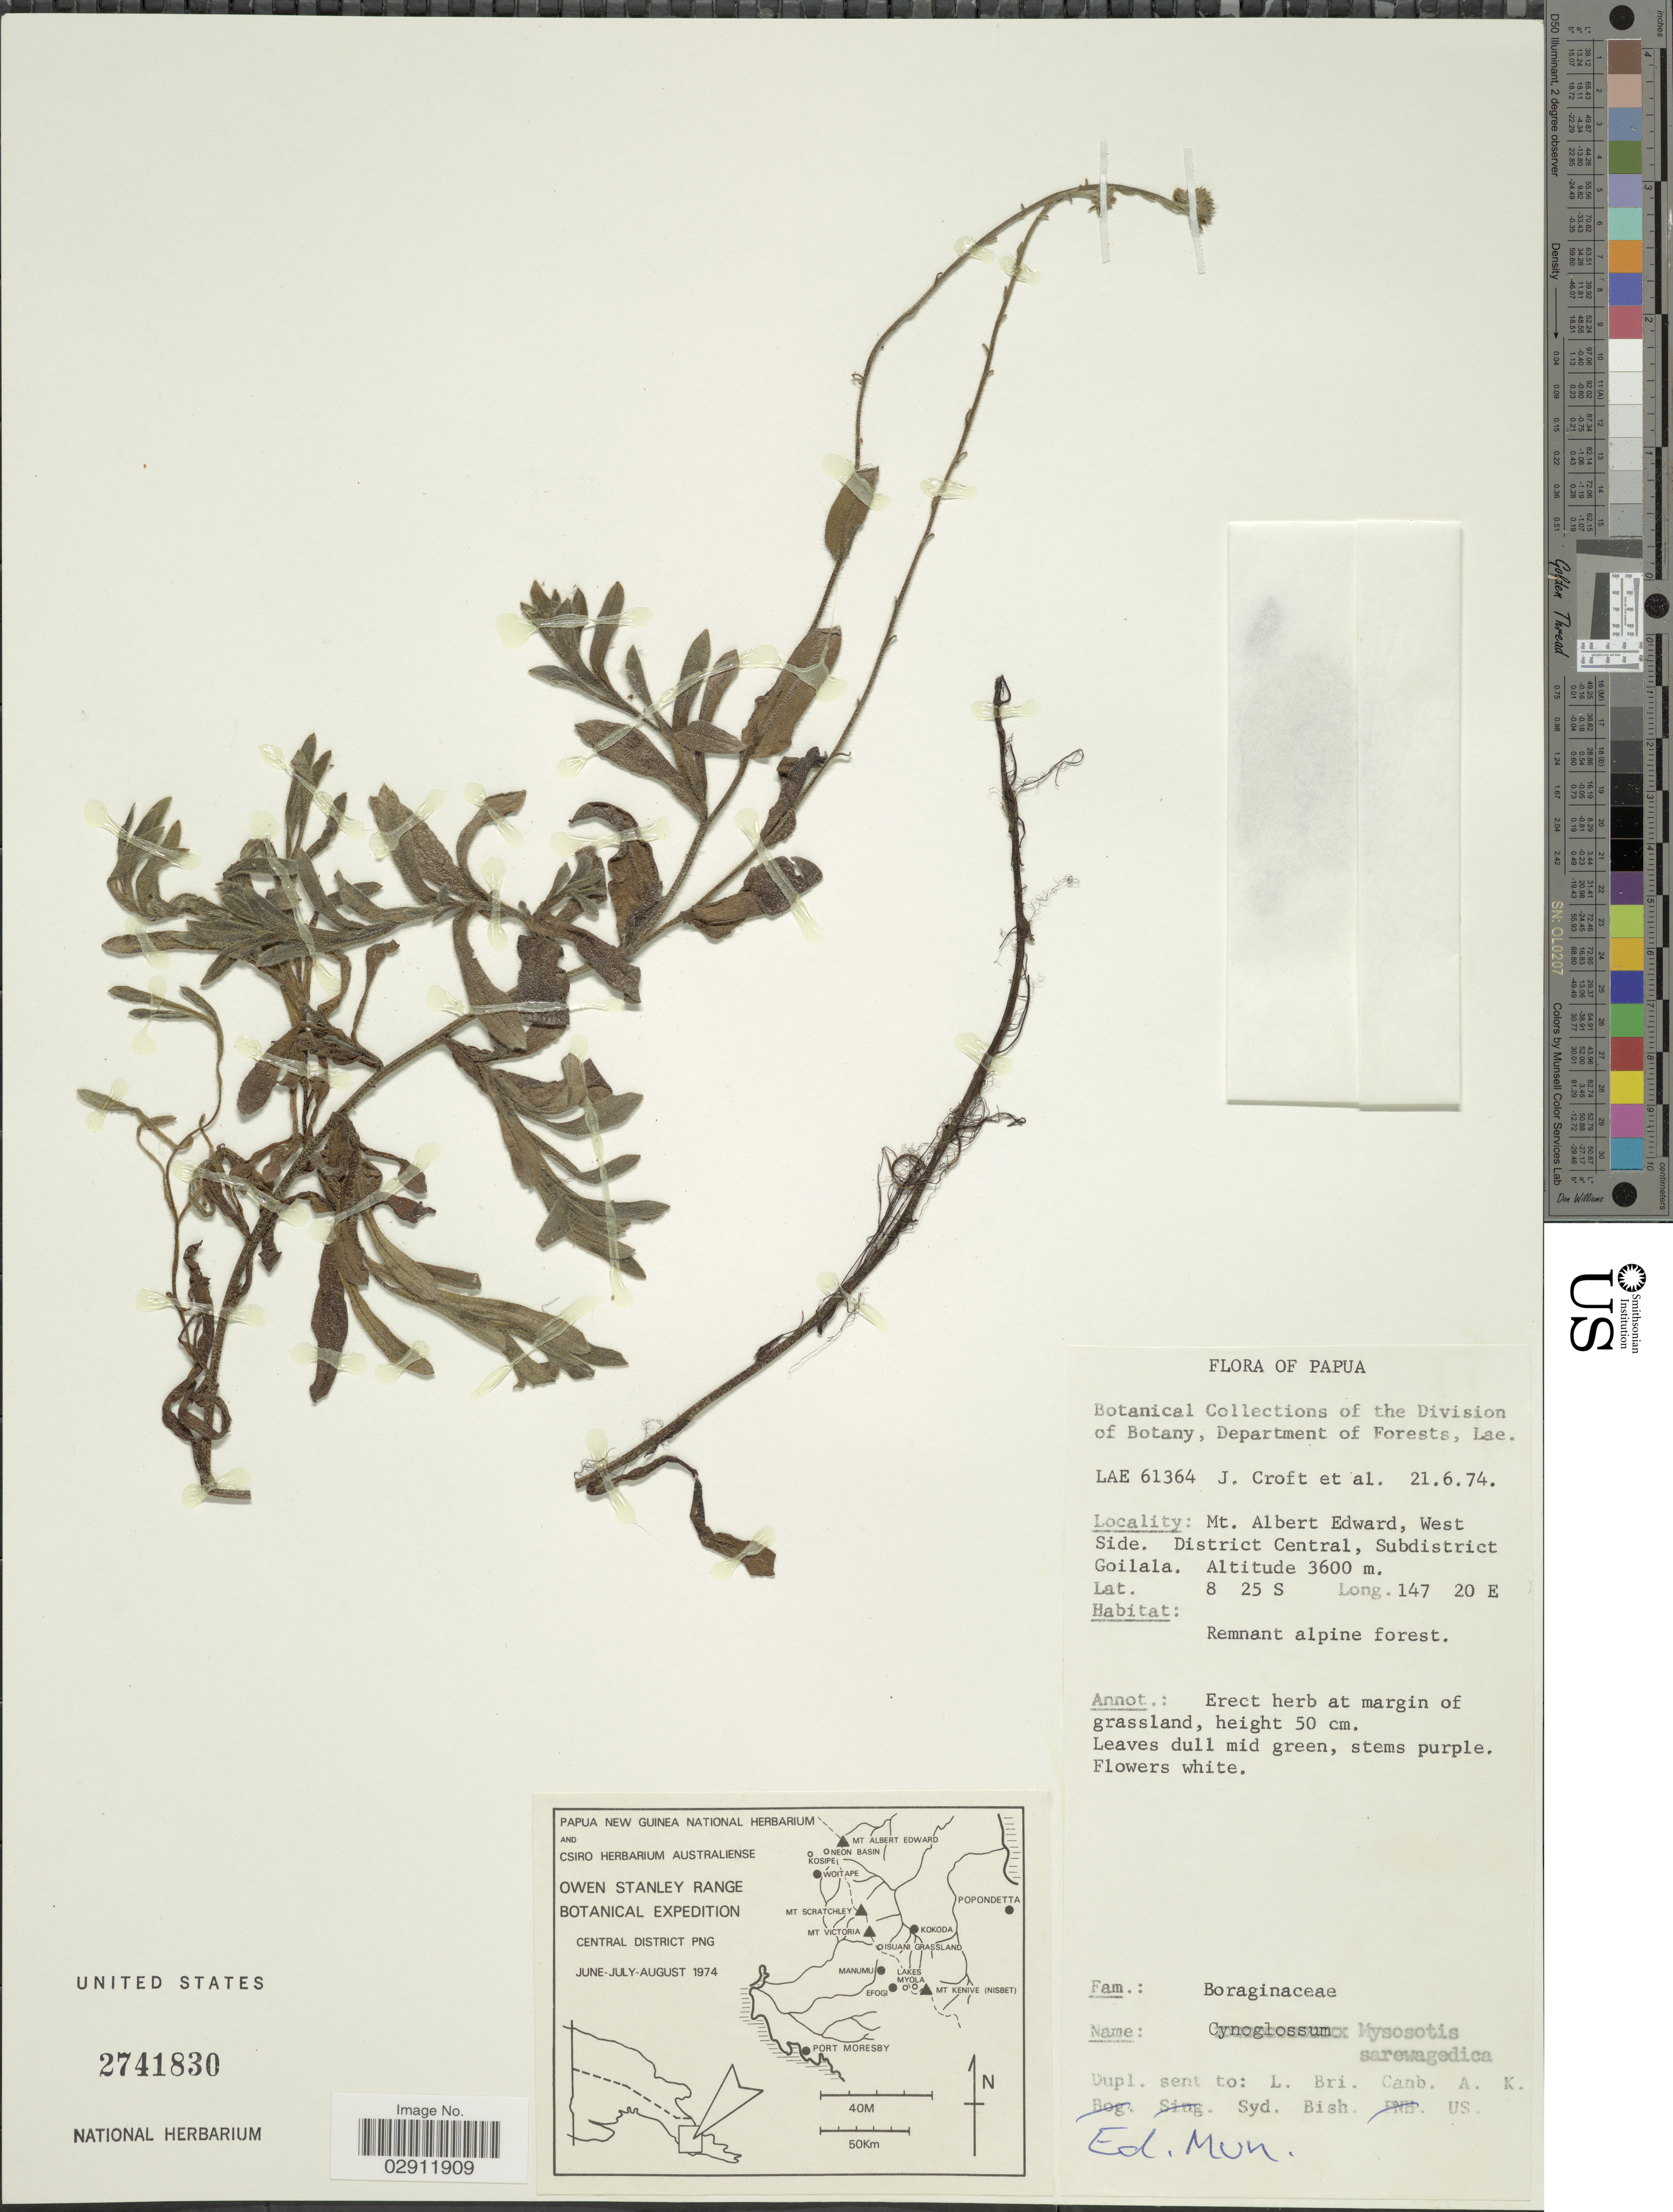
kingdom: Plantae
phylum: Tracheophyta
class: Magnoliopsida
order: Boraginales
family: Boraginaceae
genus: Myosotis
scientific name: Myosotis saruwagedica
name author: Schltr. ex Brand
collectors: J. Croft & et al.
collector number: LAE 61364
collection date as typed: Transcribed d/m/y: 21/6/74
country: Papua New Guinea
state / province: Central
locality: Department of Forests, Lae. Mt. Albert Edward, West Side. District Central, Subdistrict Goilala.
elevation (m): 3600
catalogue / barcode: US 2741830